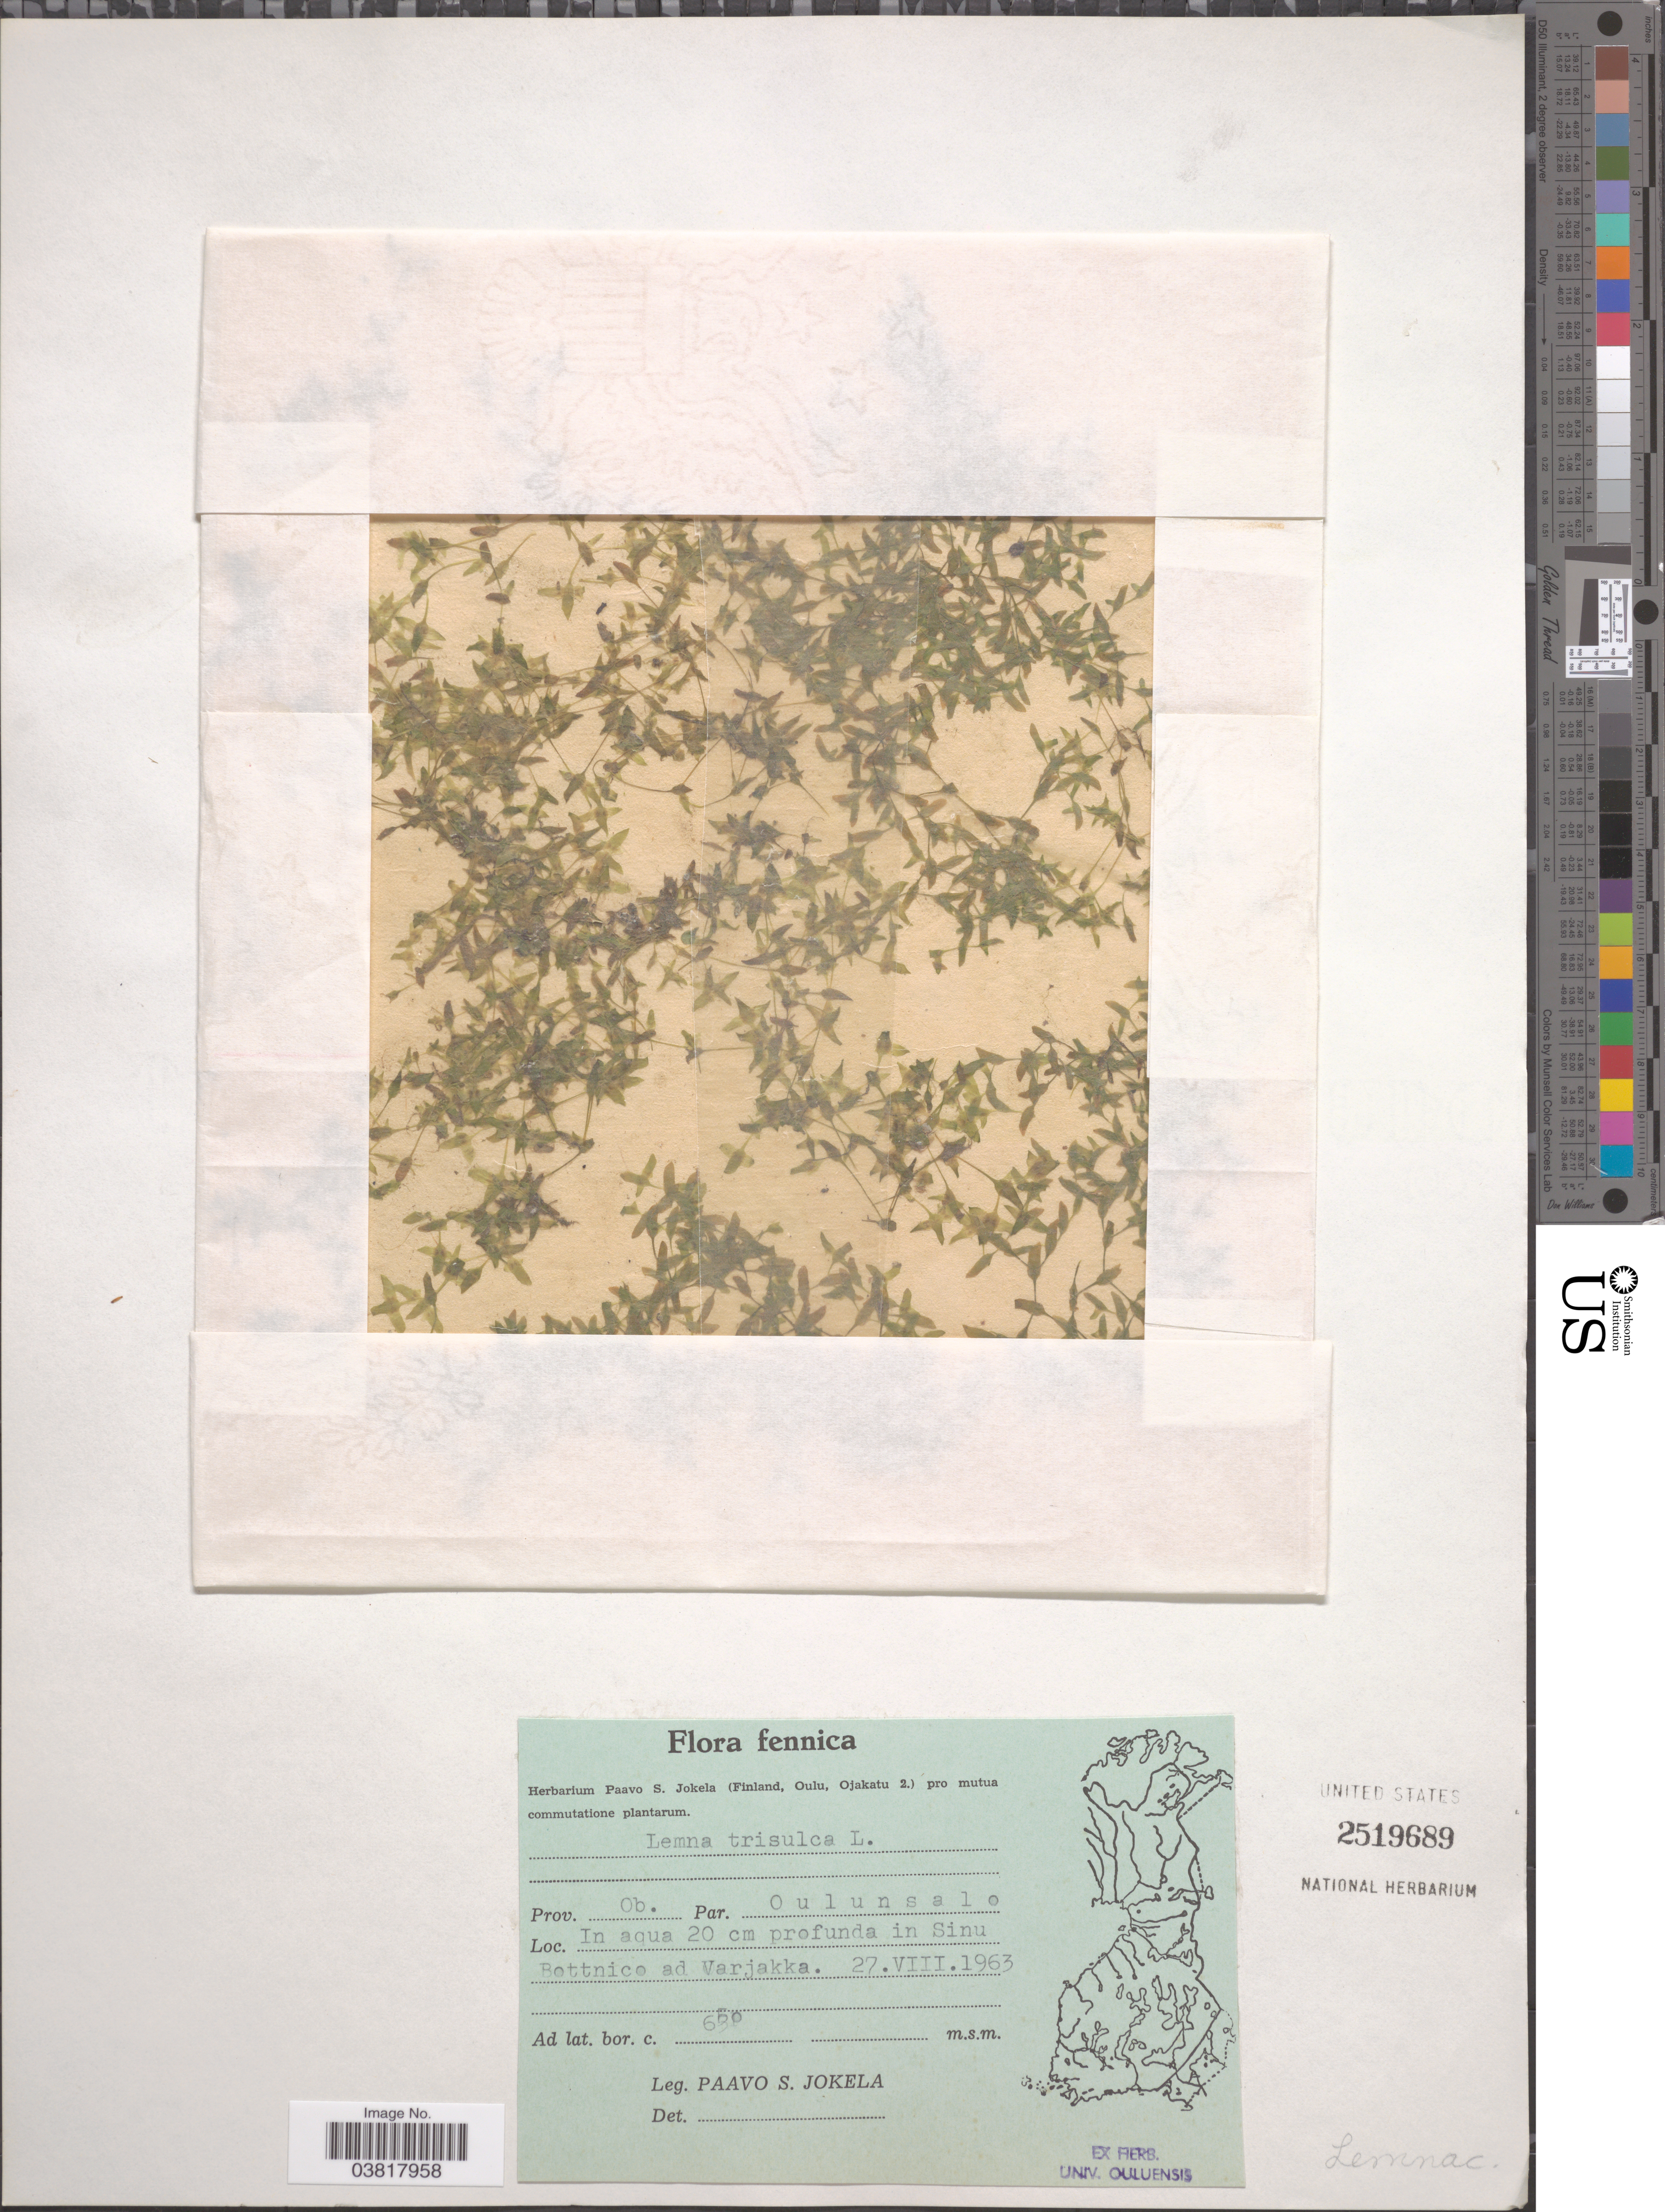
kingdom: Plantae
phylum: Tracheophyta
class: Liliopsida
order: Alismatales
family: Araceae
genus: Lemna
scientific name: Lemna trisulca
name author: L.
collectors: P. Jokela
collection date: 1963-08-27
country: Finland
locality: Prov. Ob. Par. Oulunsalo. In aqua 20 cm profunda in Sinu Bottnico ad Varjakka.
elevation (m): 650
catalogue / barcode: US 2519689